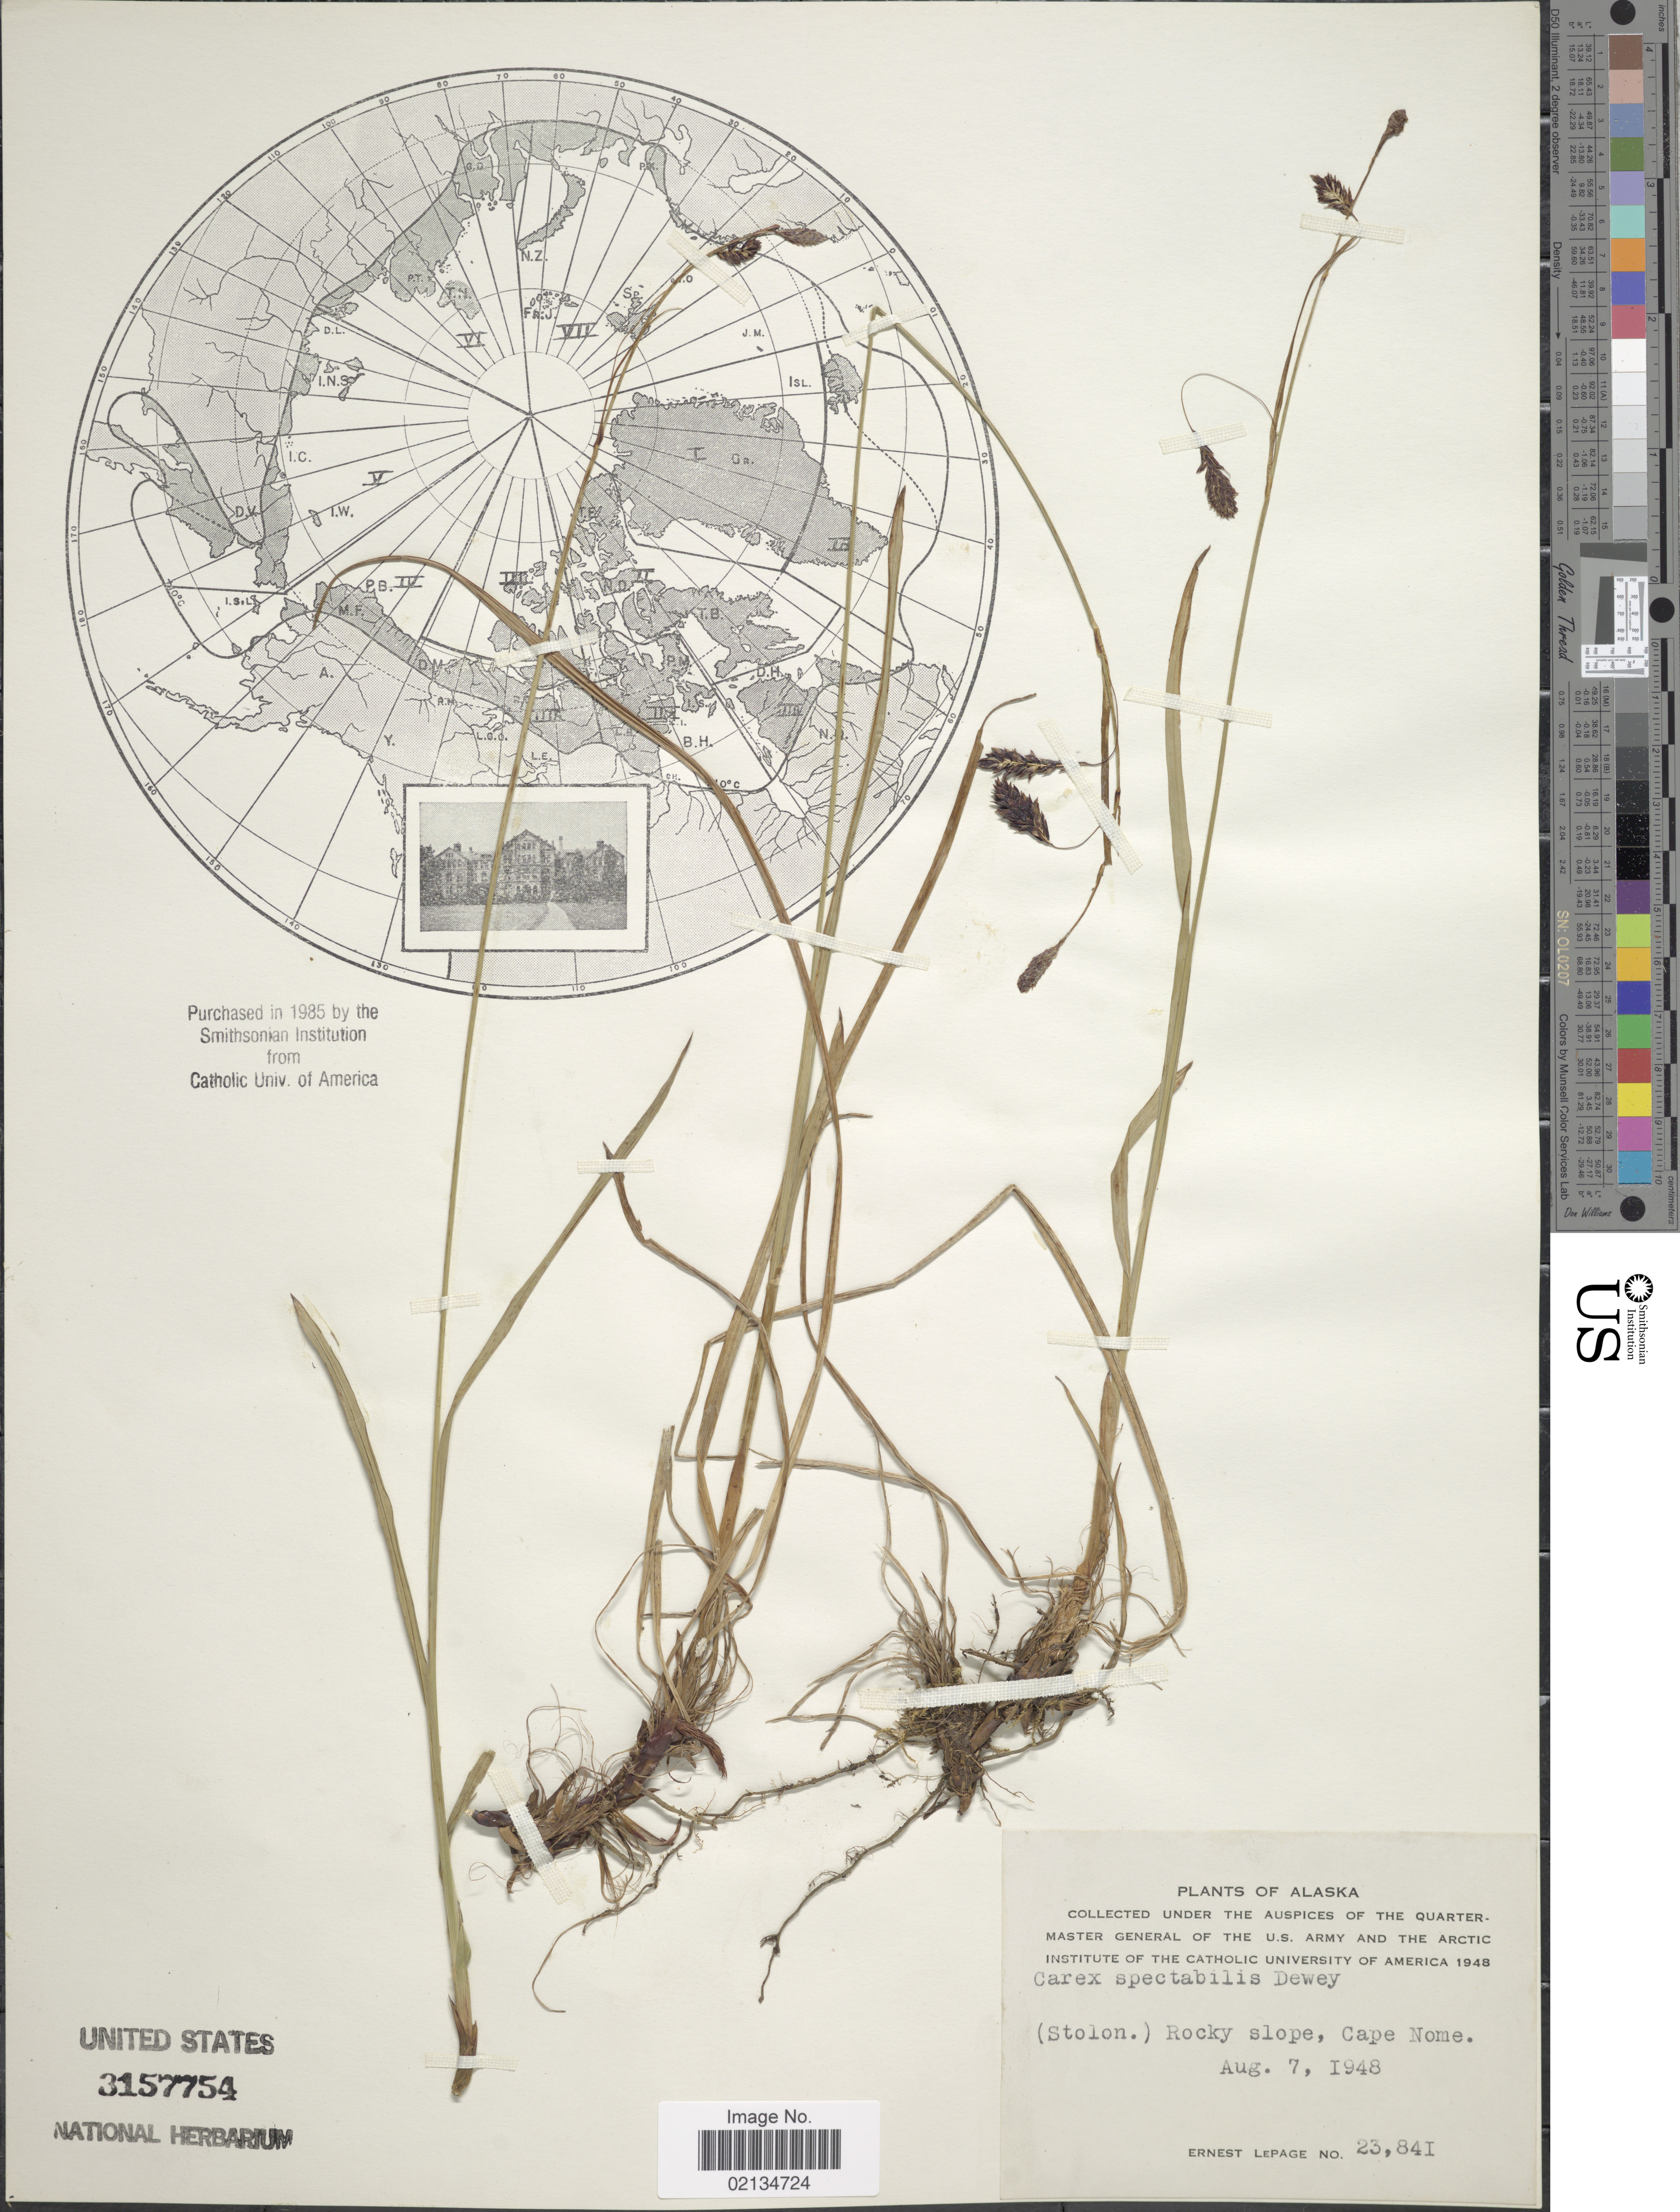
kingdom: Plantae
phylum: Tracheophyta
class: Liliopsida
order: Poales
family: Cyperaceae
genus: Carex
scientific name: Carex spectabilis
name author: Dewey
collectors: E. Lepage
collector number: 23841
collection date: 1948-08-07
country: United States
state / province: Alaska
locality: (Stolon.) Rocky slope, Cape Nome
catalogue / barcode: US 3157754